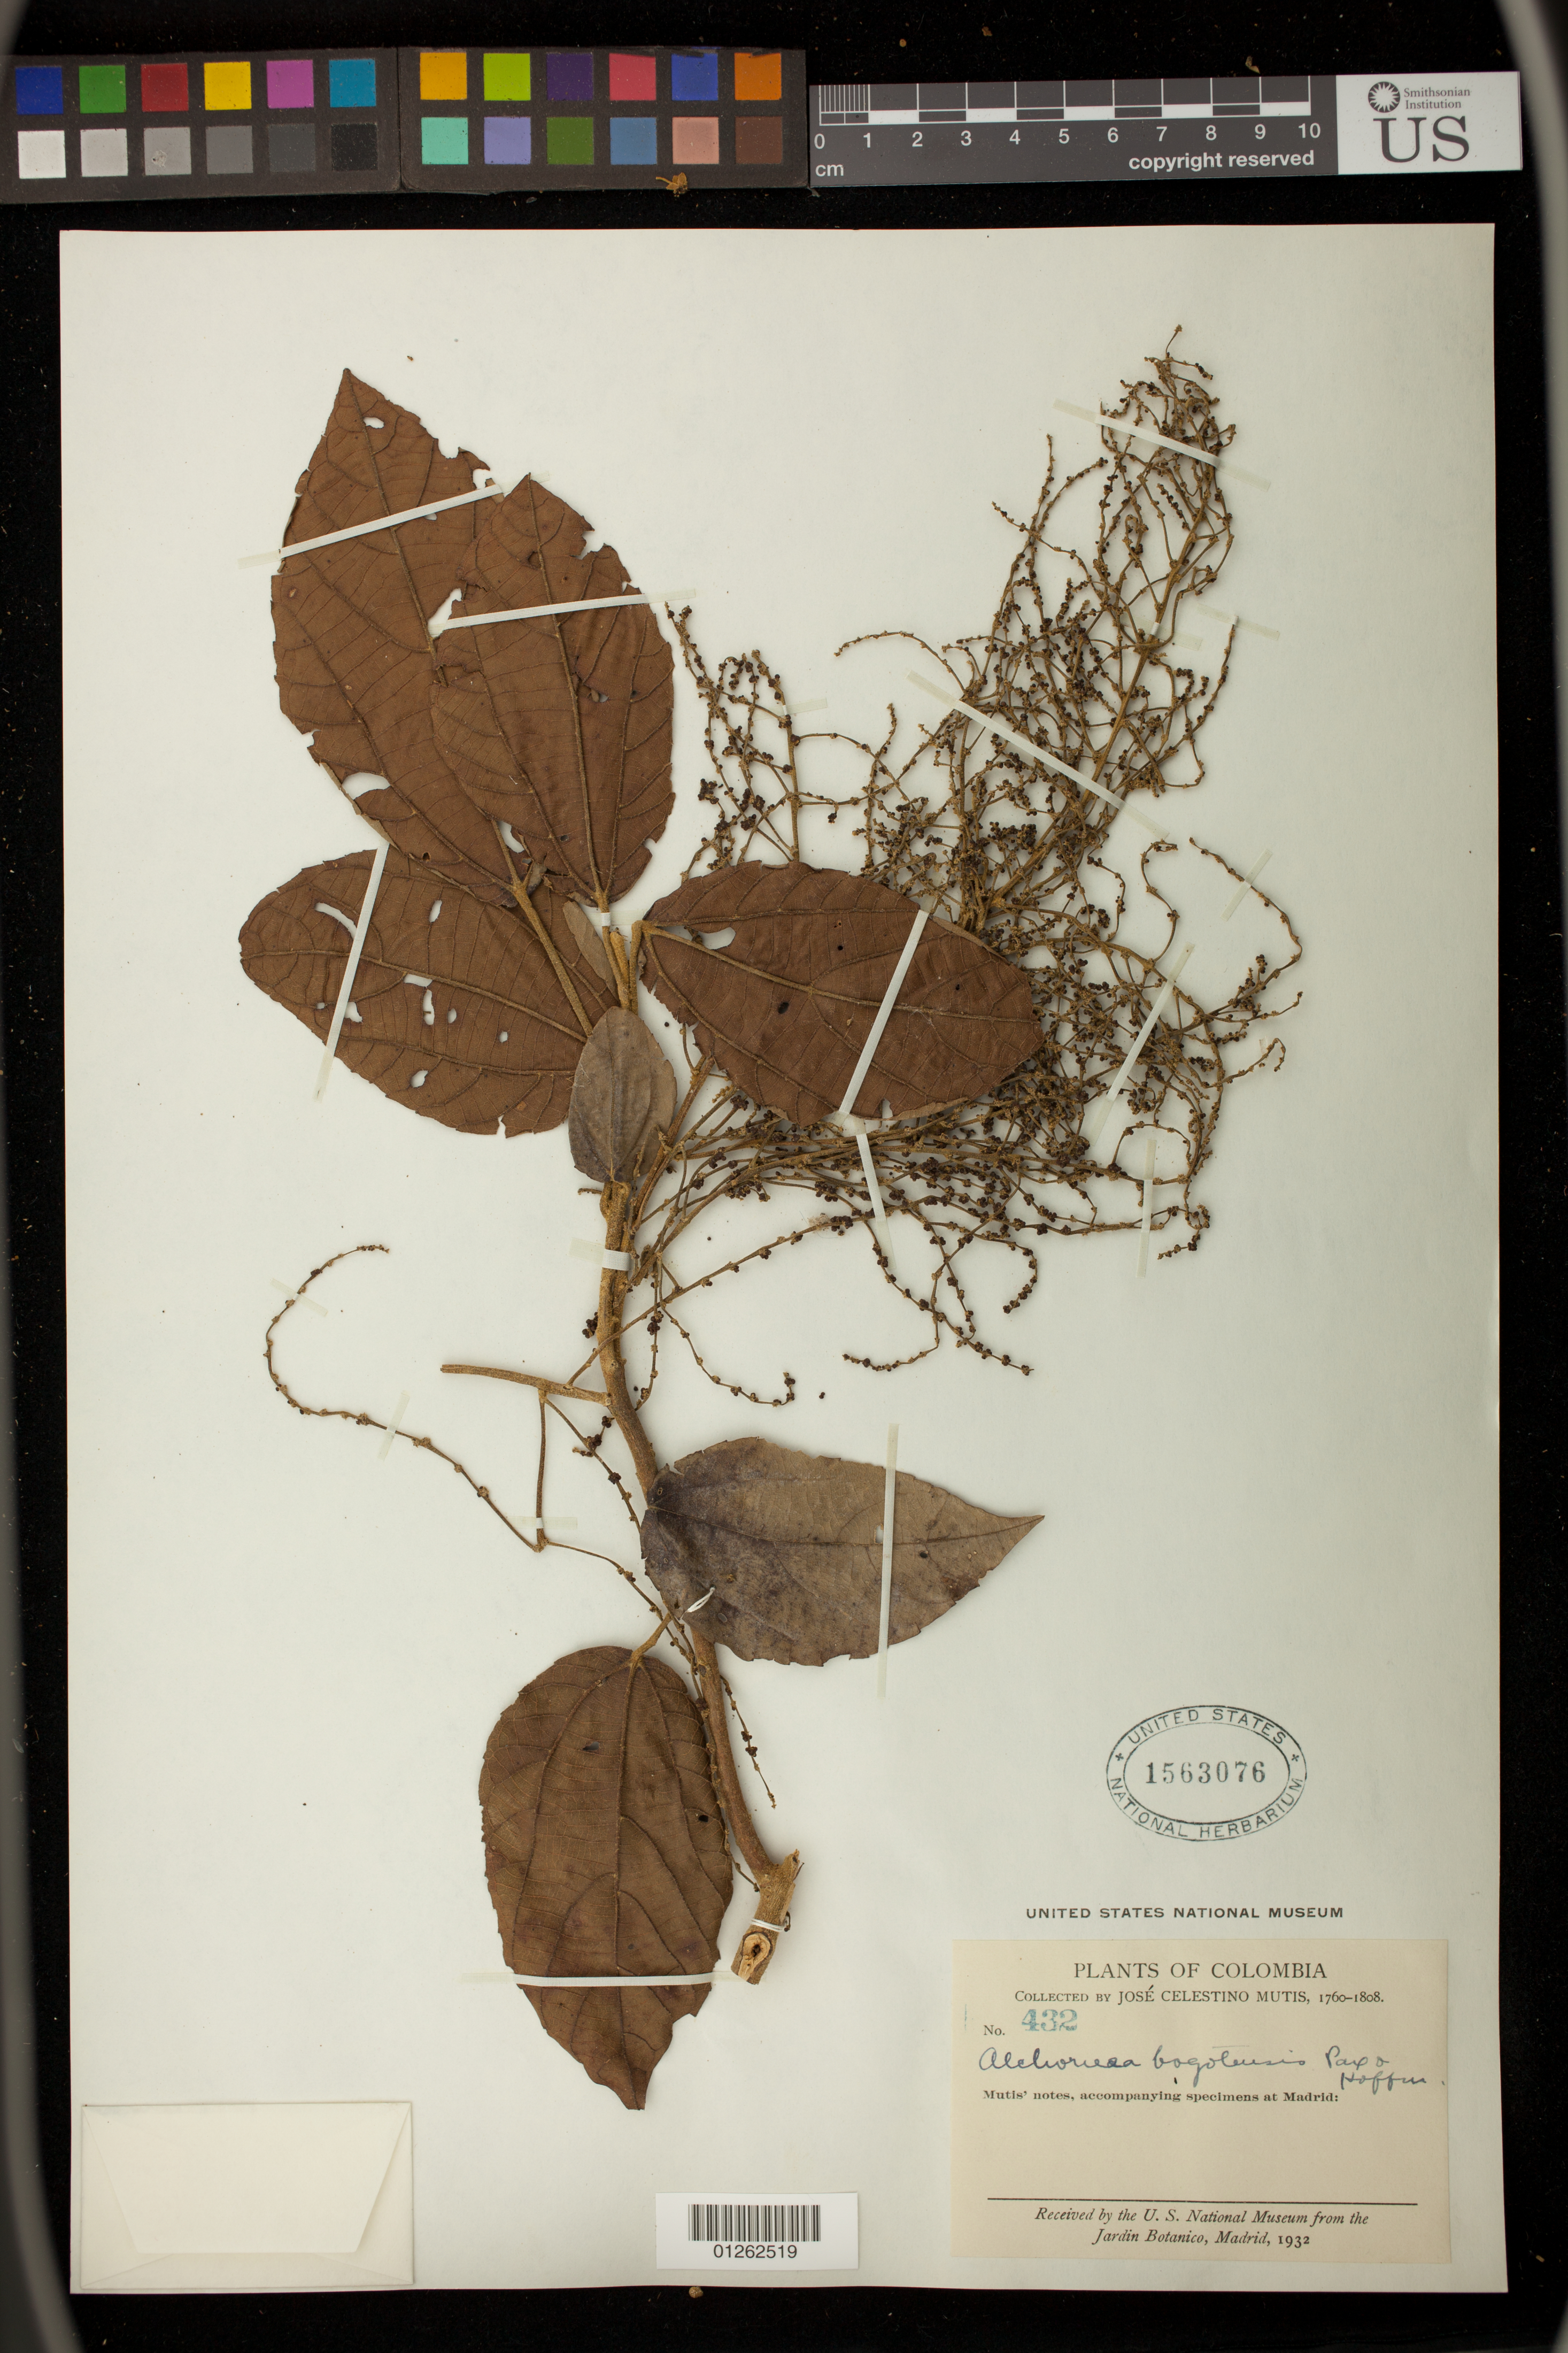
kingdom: Plantae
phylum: Tracheophyta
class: Magnoliopsida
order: Malpighiales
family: Euphorbiaceae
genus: Alchornea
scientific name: Alchornea bogotensis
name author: Pax & K. Hoffm.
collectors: J. C. B. Mutis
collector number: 432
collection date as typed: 1760-1808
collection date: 1760/1808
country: Colombia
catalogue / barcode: US 1563076